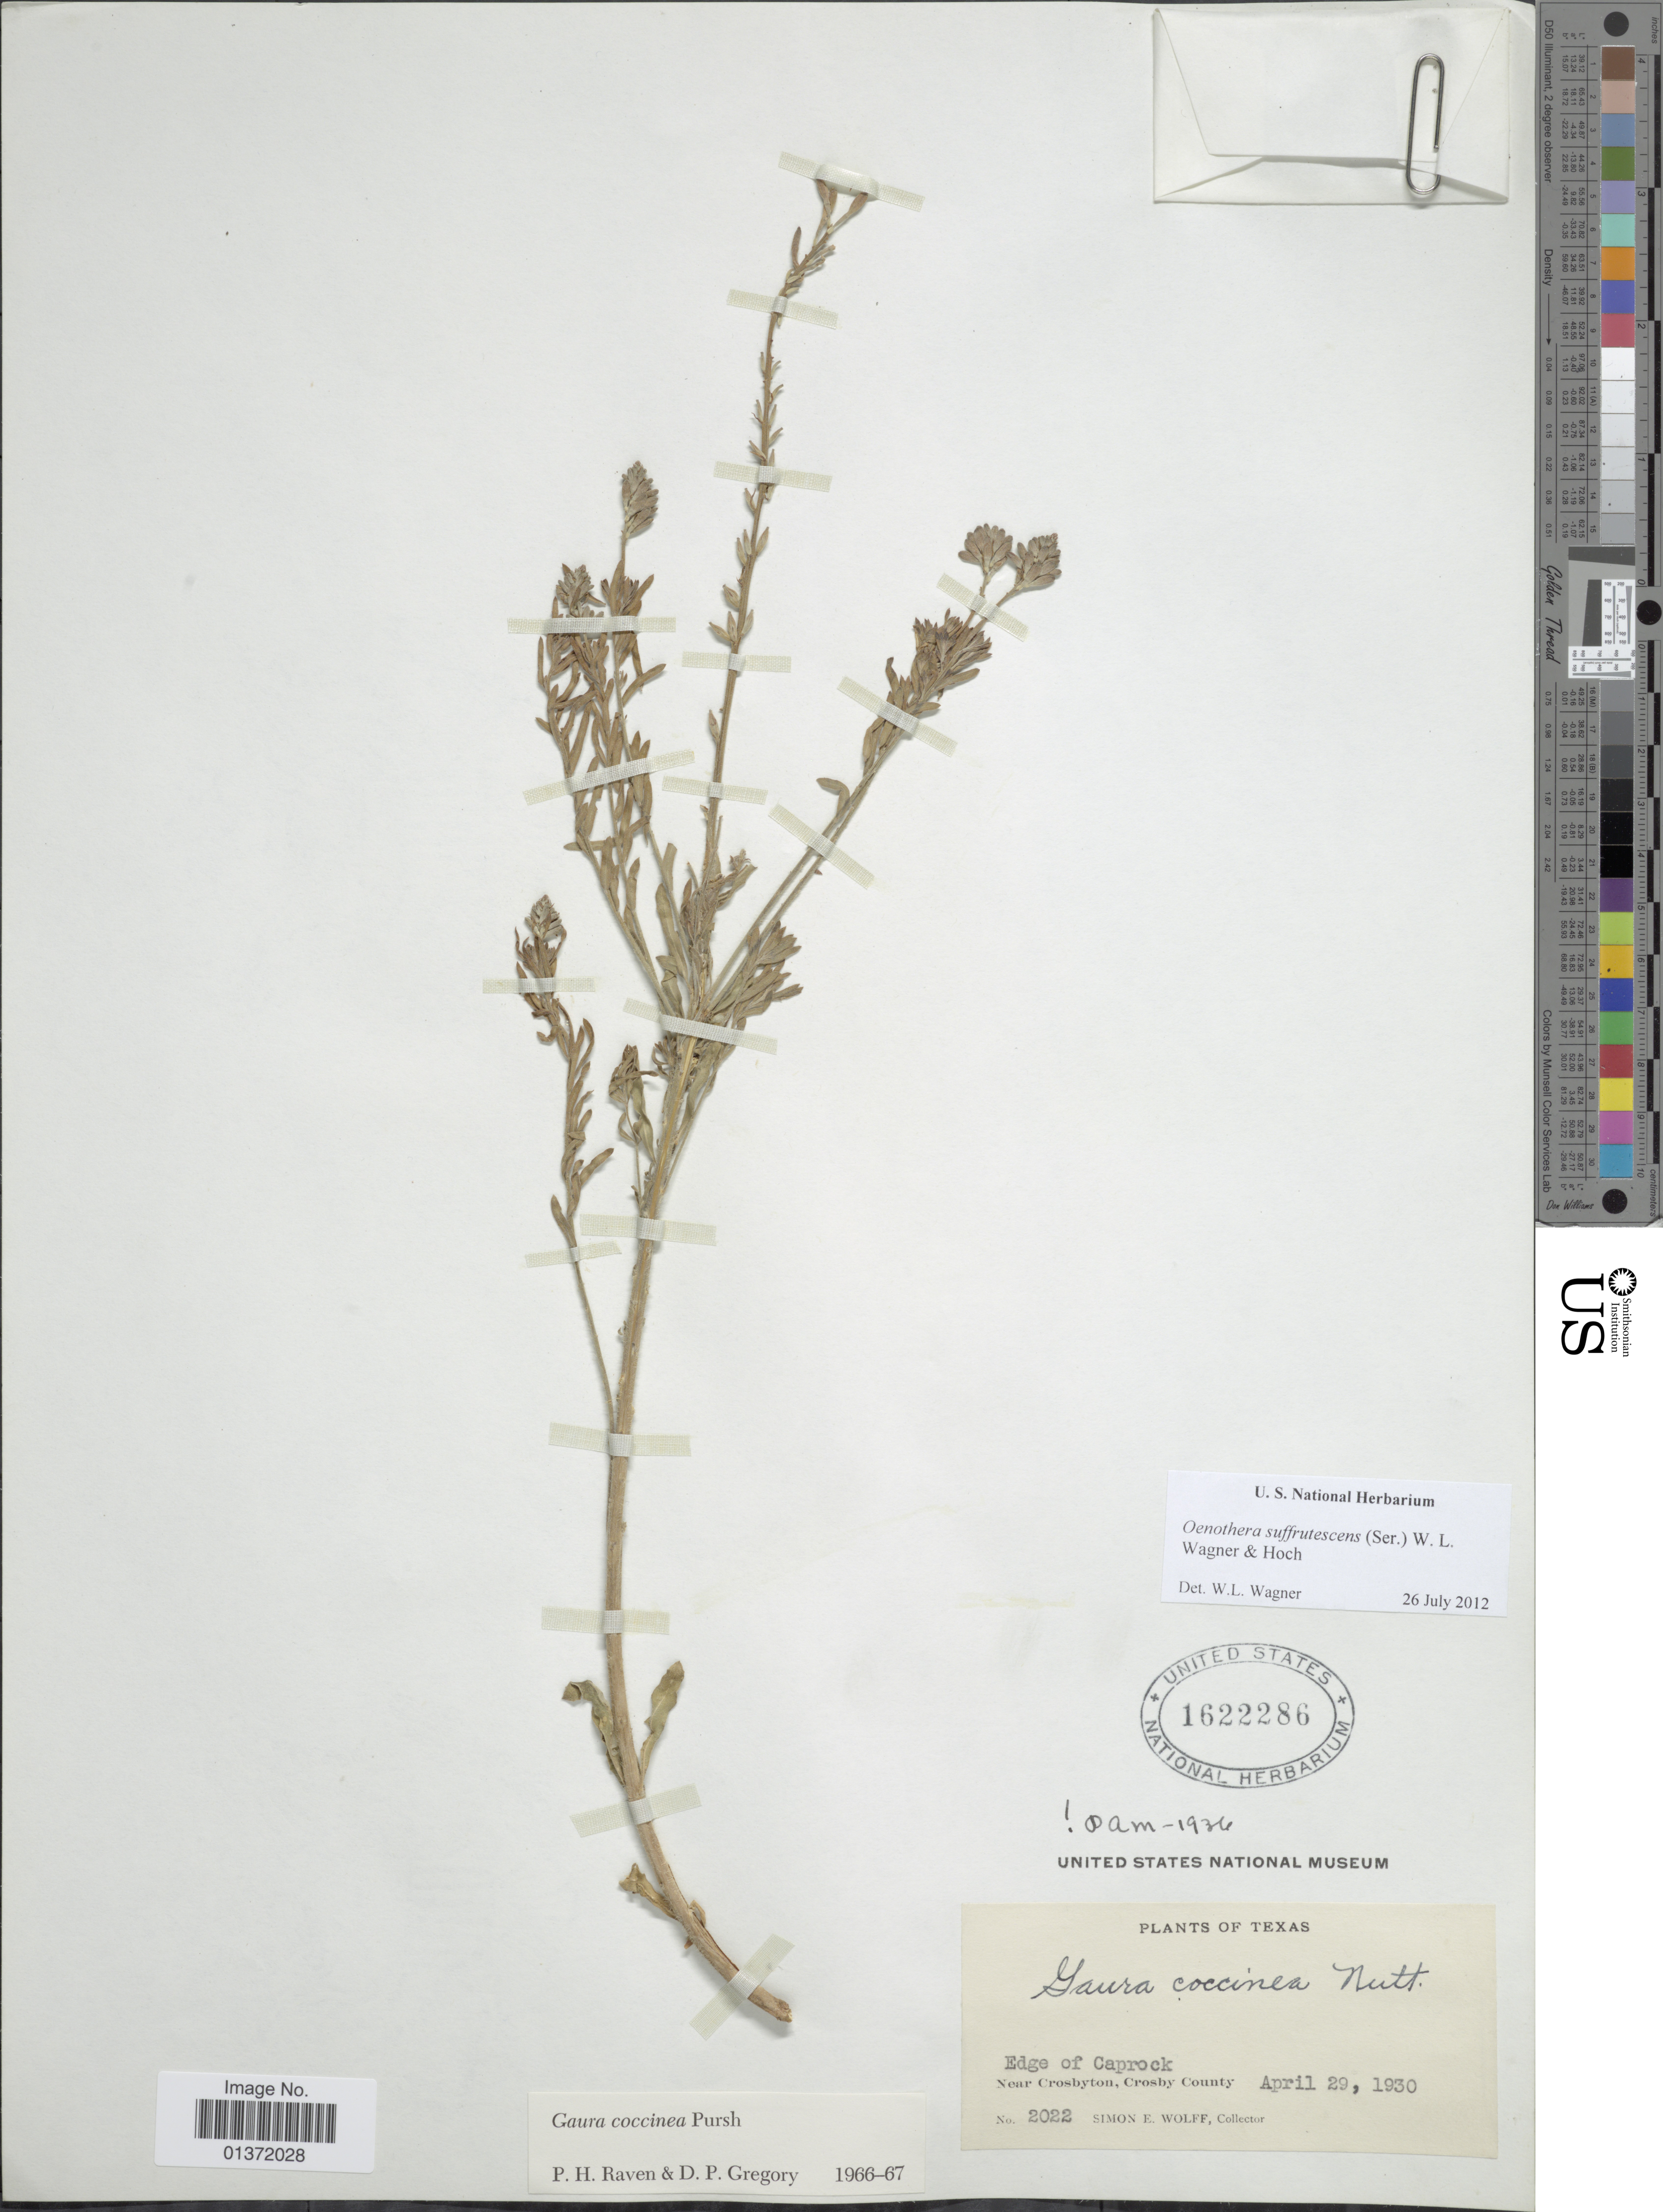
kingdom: Plantae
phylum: Tracheophyta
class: Magnoliopsida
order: Myrtales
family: Onagraceae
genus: Oenothera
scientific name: Oenothera suffrutescens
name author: (Ser.) W.L. Wagner & Hoch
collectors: S. E. Wolff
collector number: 2022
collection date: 1930-04-29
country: United States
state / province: Texas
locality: Edge of Caprock, near Crosbyton, Crosby County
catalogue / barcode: US 1622286